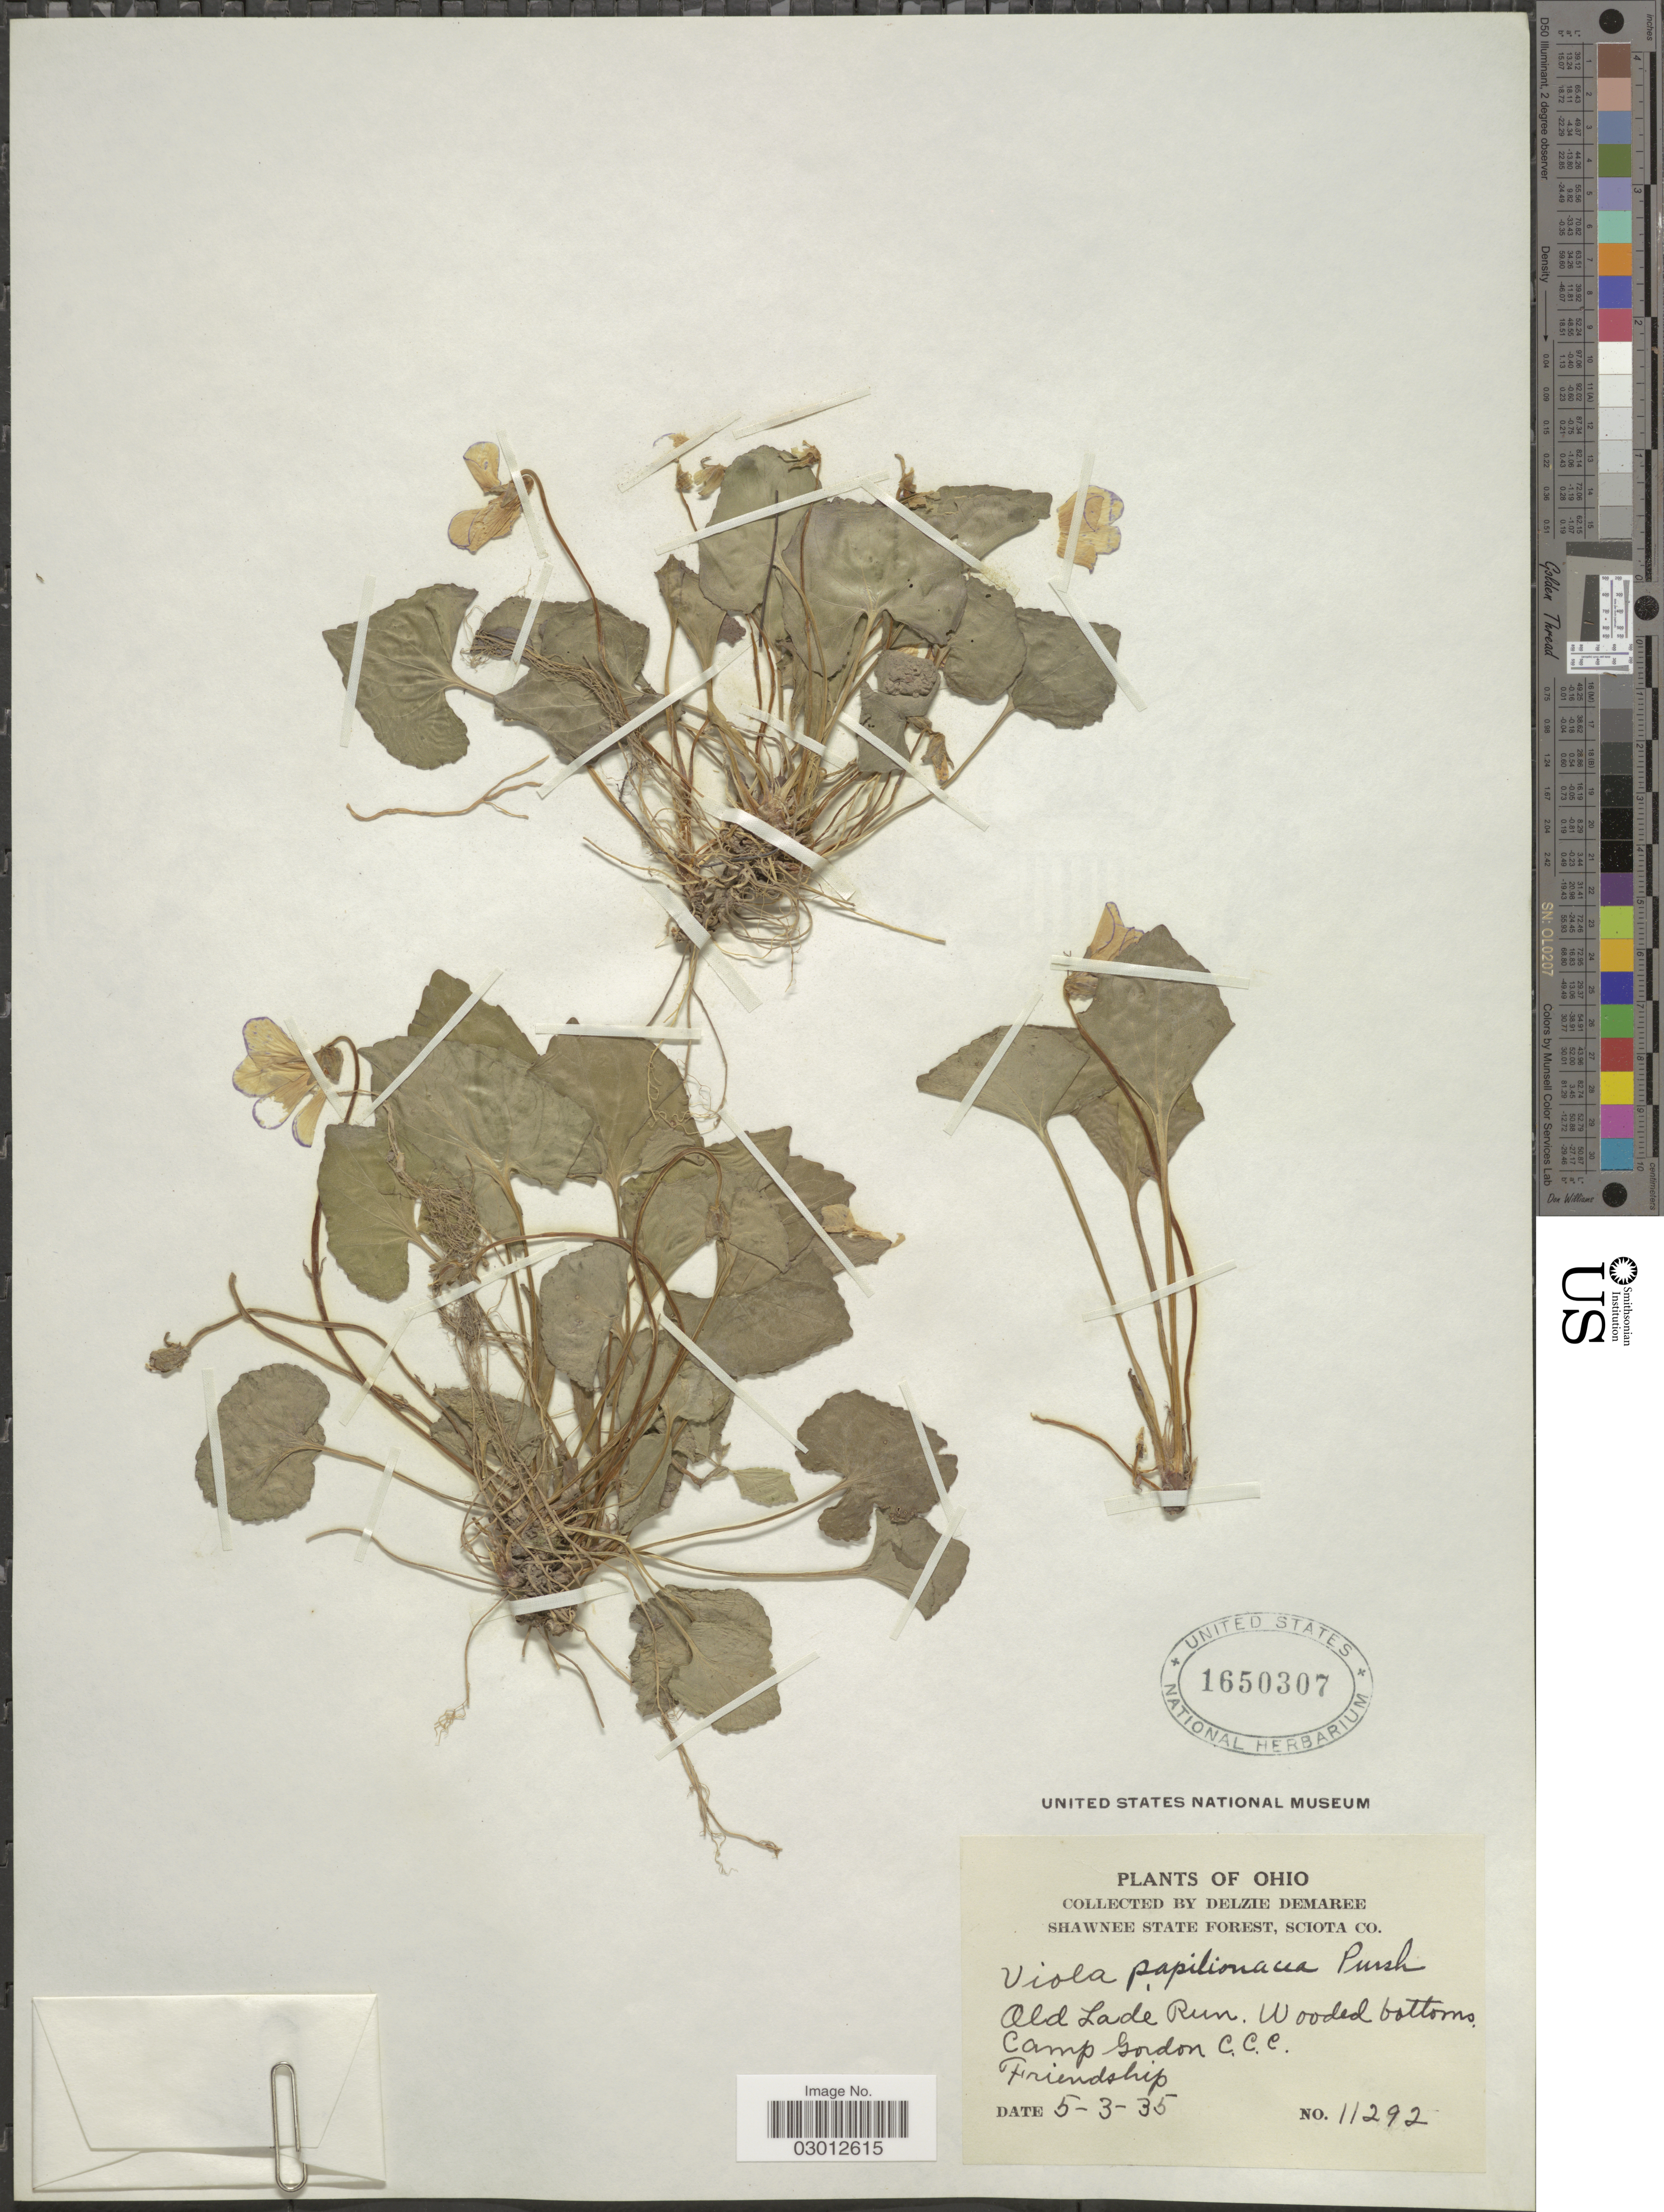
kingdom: Plantae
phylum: Tracheophyta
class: Magnoliopsida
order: Malpighiales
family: Violaceae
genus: Viola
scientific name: Viola papilionacea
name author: Pursh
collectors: D. Demaree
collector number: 11292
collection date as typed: Transcribed d/m/y: 3/5/35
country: United States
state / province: Ohio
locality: Shawnee State Forest, Sciota Co., Old Lade Run. Wooded bottoms. Camp Gordon C.C.C. Friendship.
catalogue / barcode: US 1650307